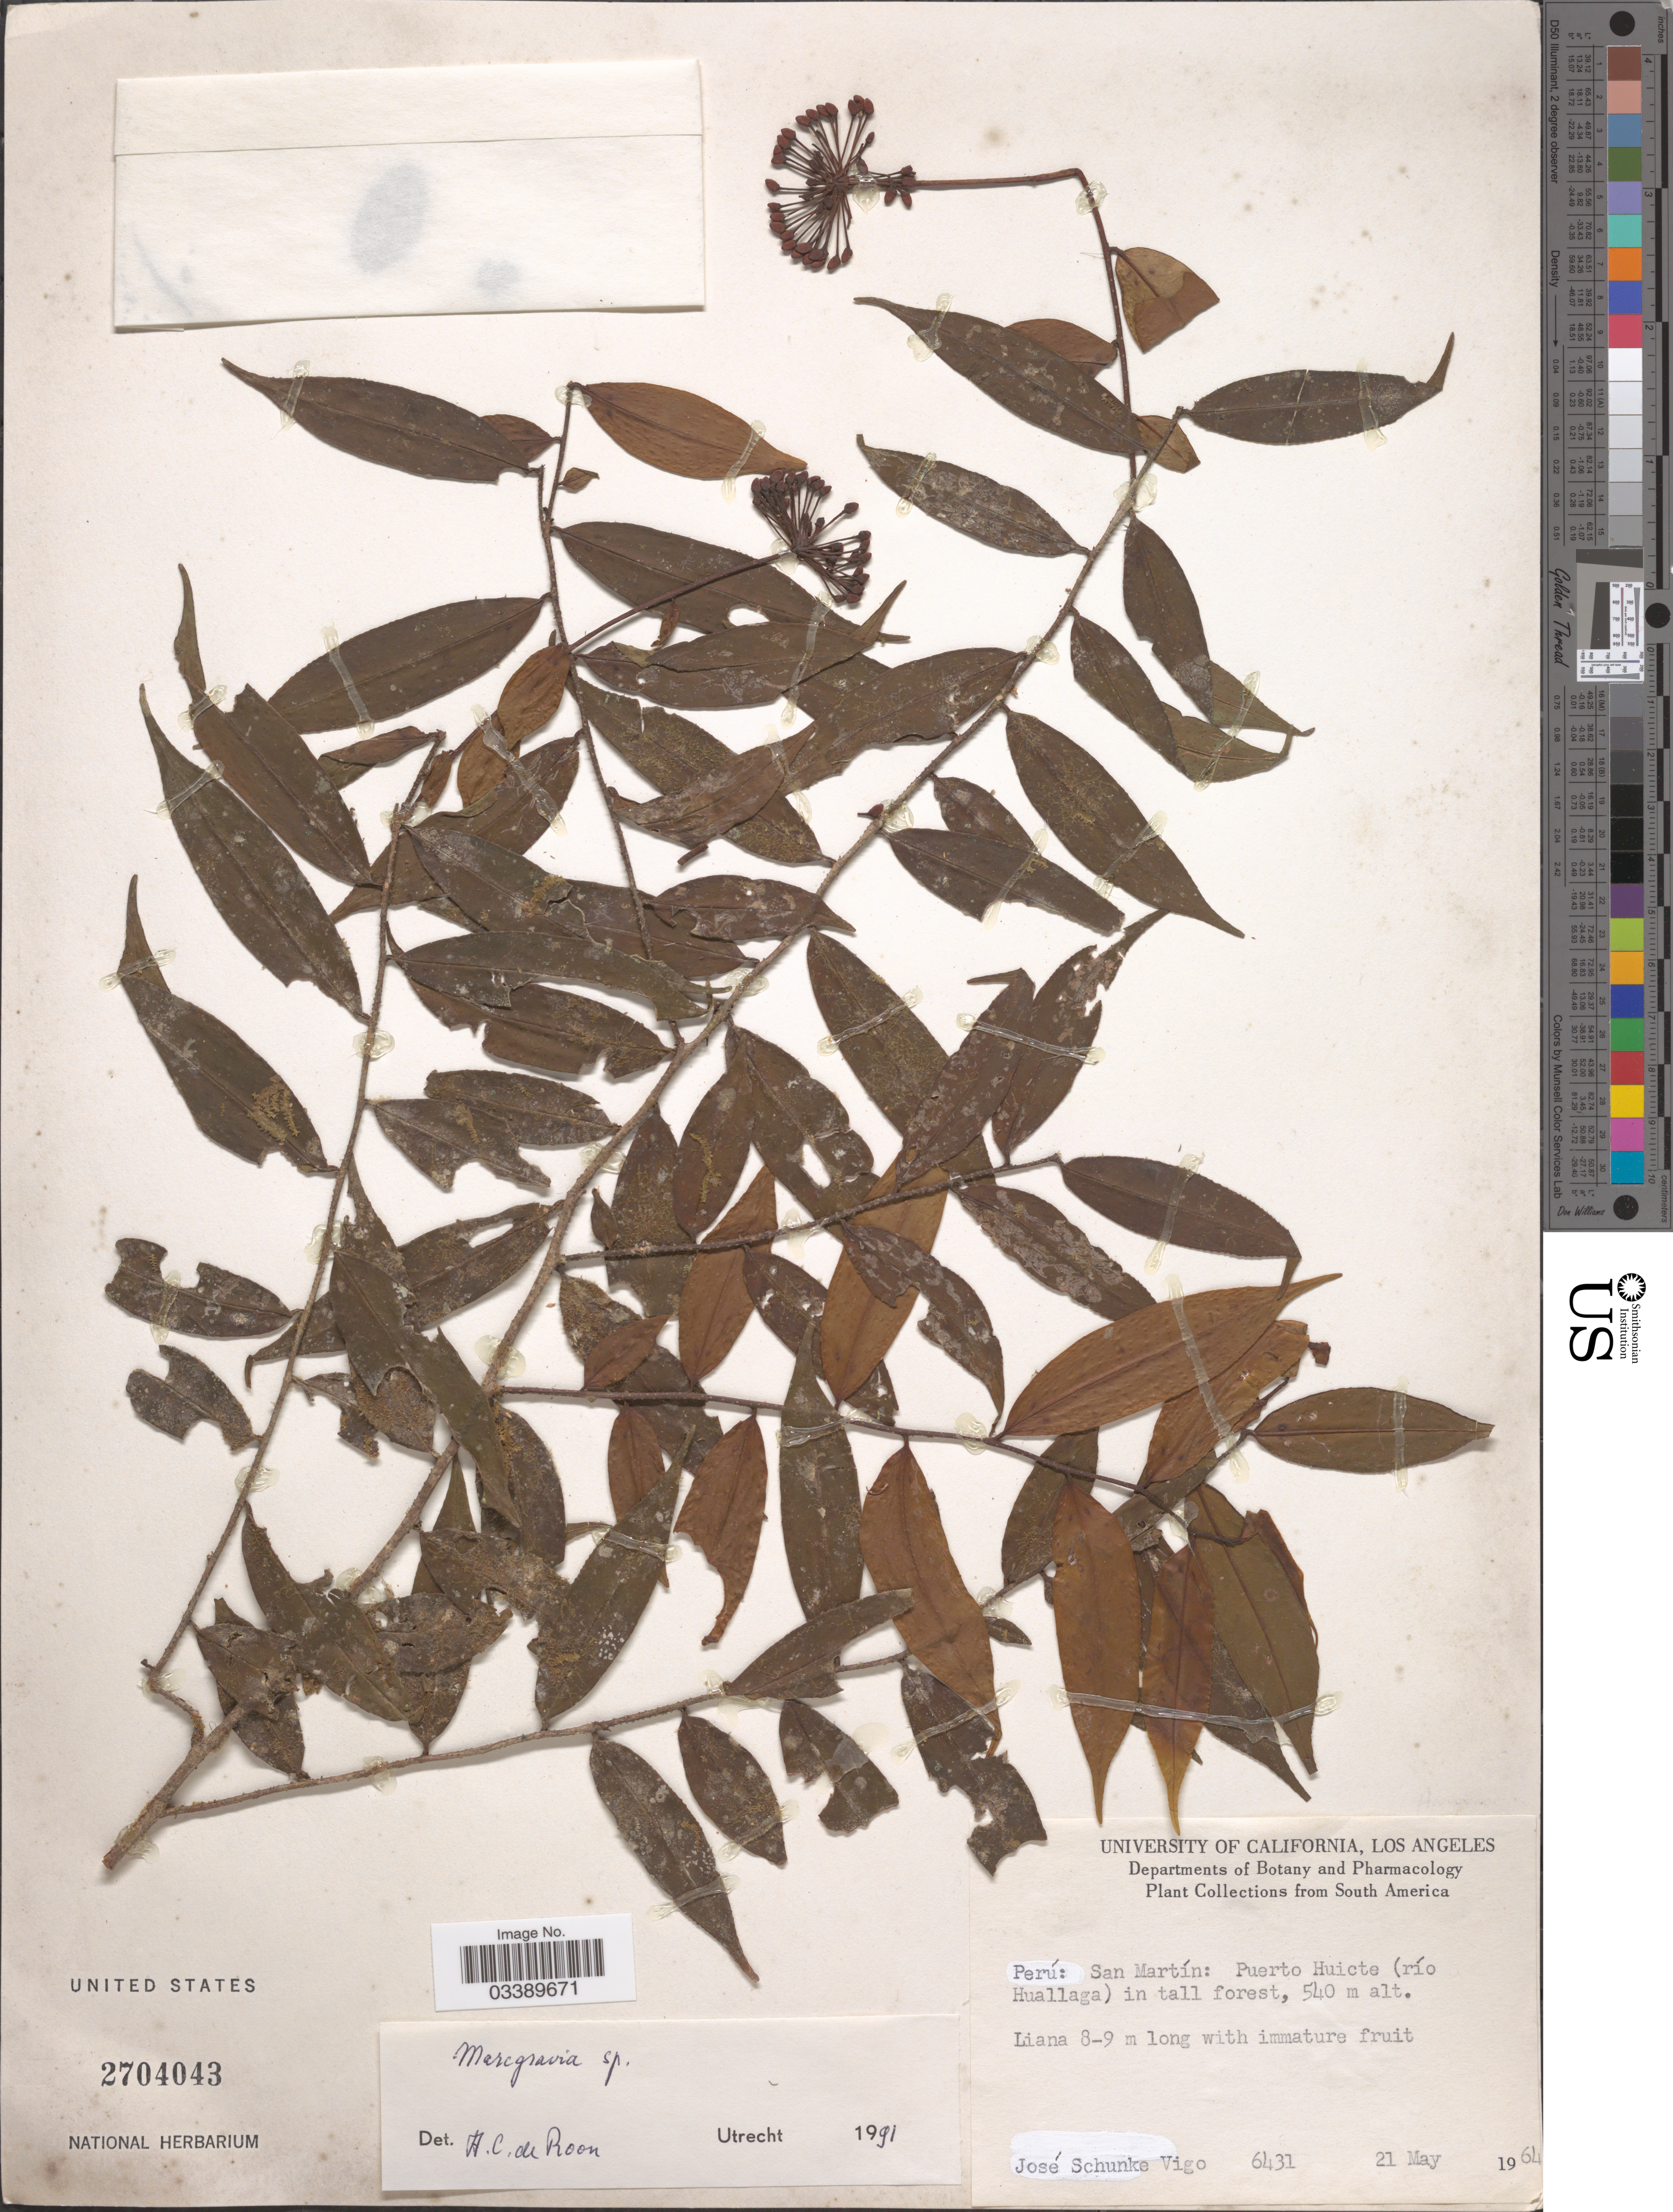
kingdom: Plantae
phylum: Tracheophyta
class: Magnoliopsida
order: Ericales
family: Marcgraviaceae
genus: Marcgravia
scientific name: Marcgravia sp.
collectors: J. Schunke Vigo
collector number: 6431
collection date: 1964-05-21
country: Peru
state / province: San Martín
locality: Puerto Huicte (río Huallaga) in tall forest.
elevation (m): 540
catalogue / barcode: US 2704043